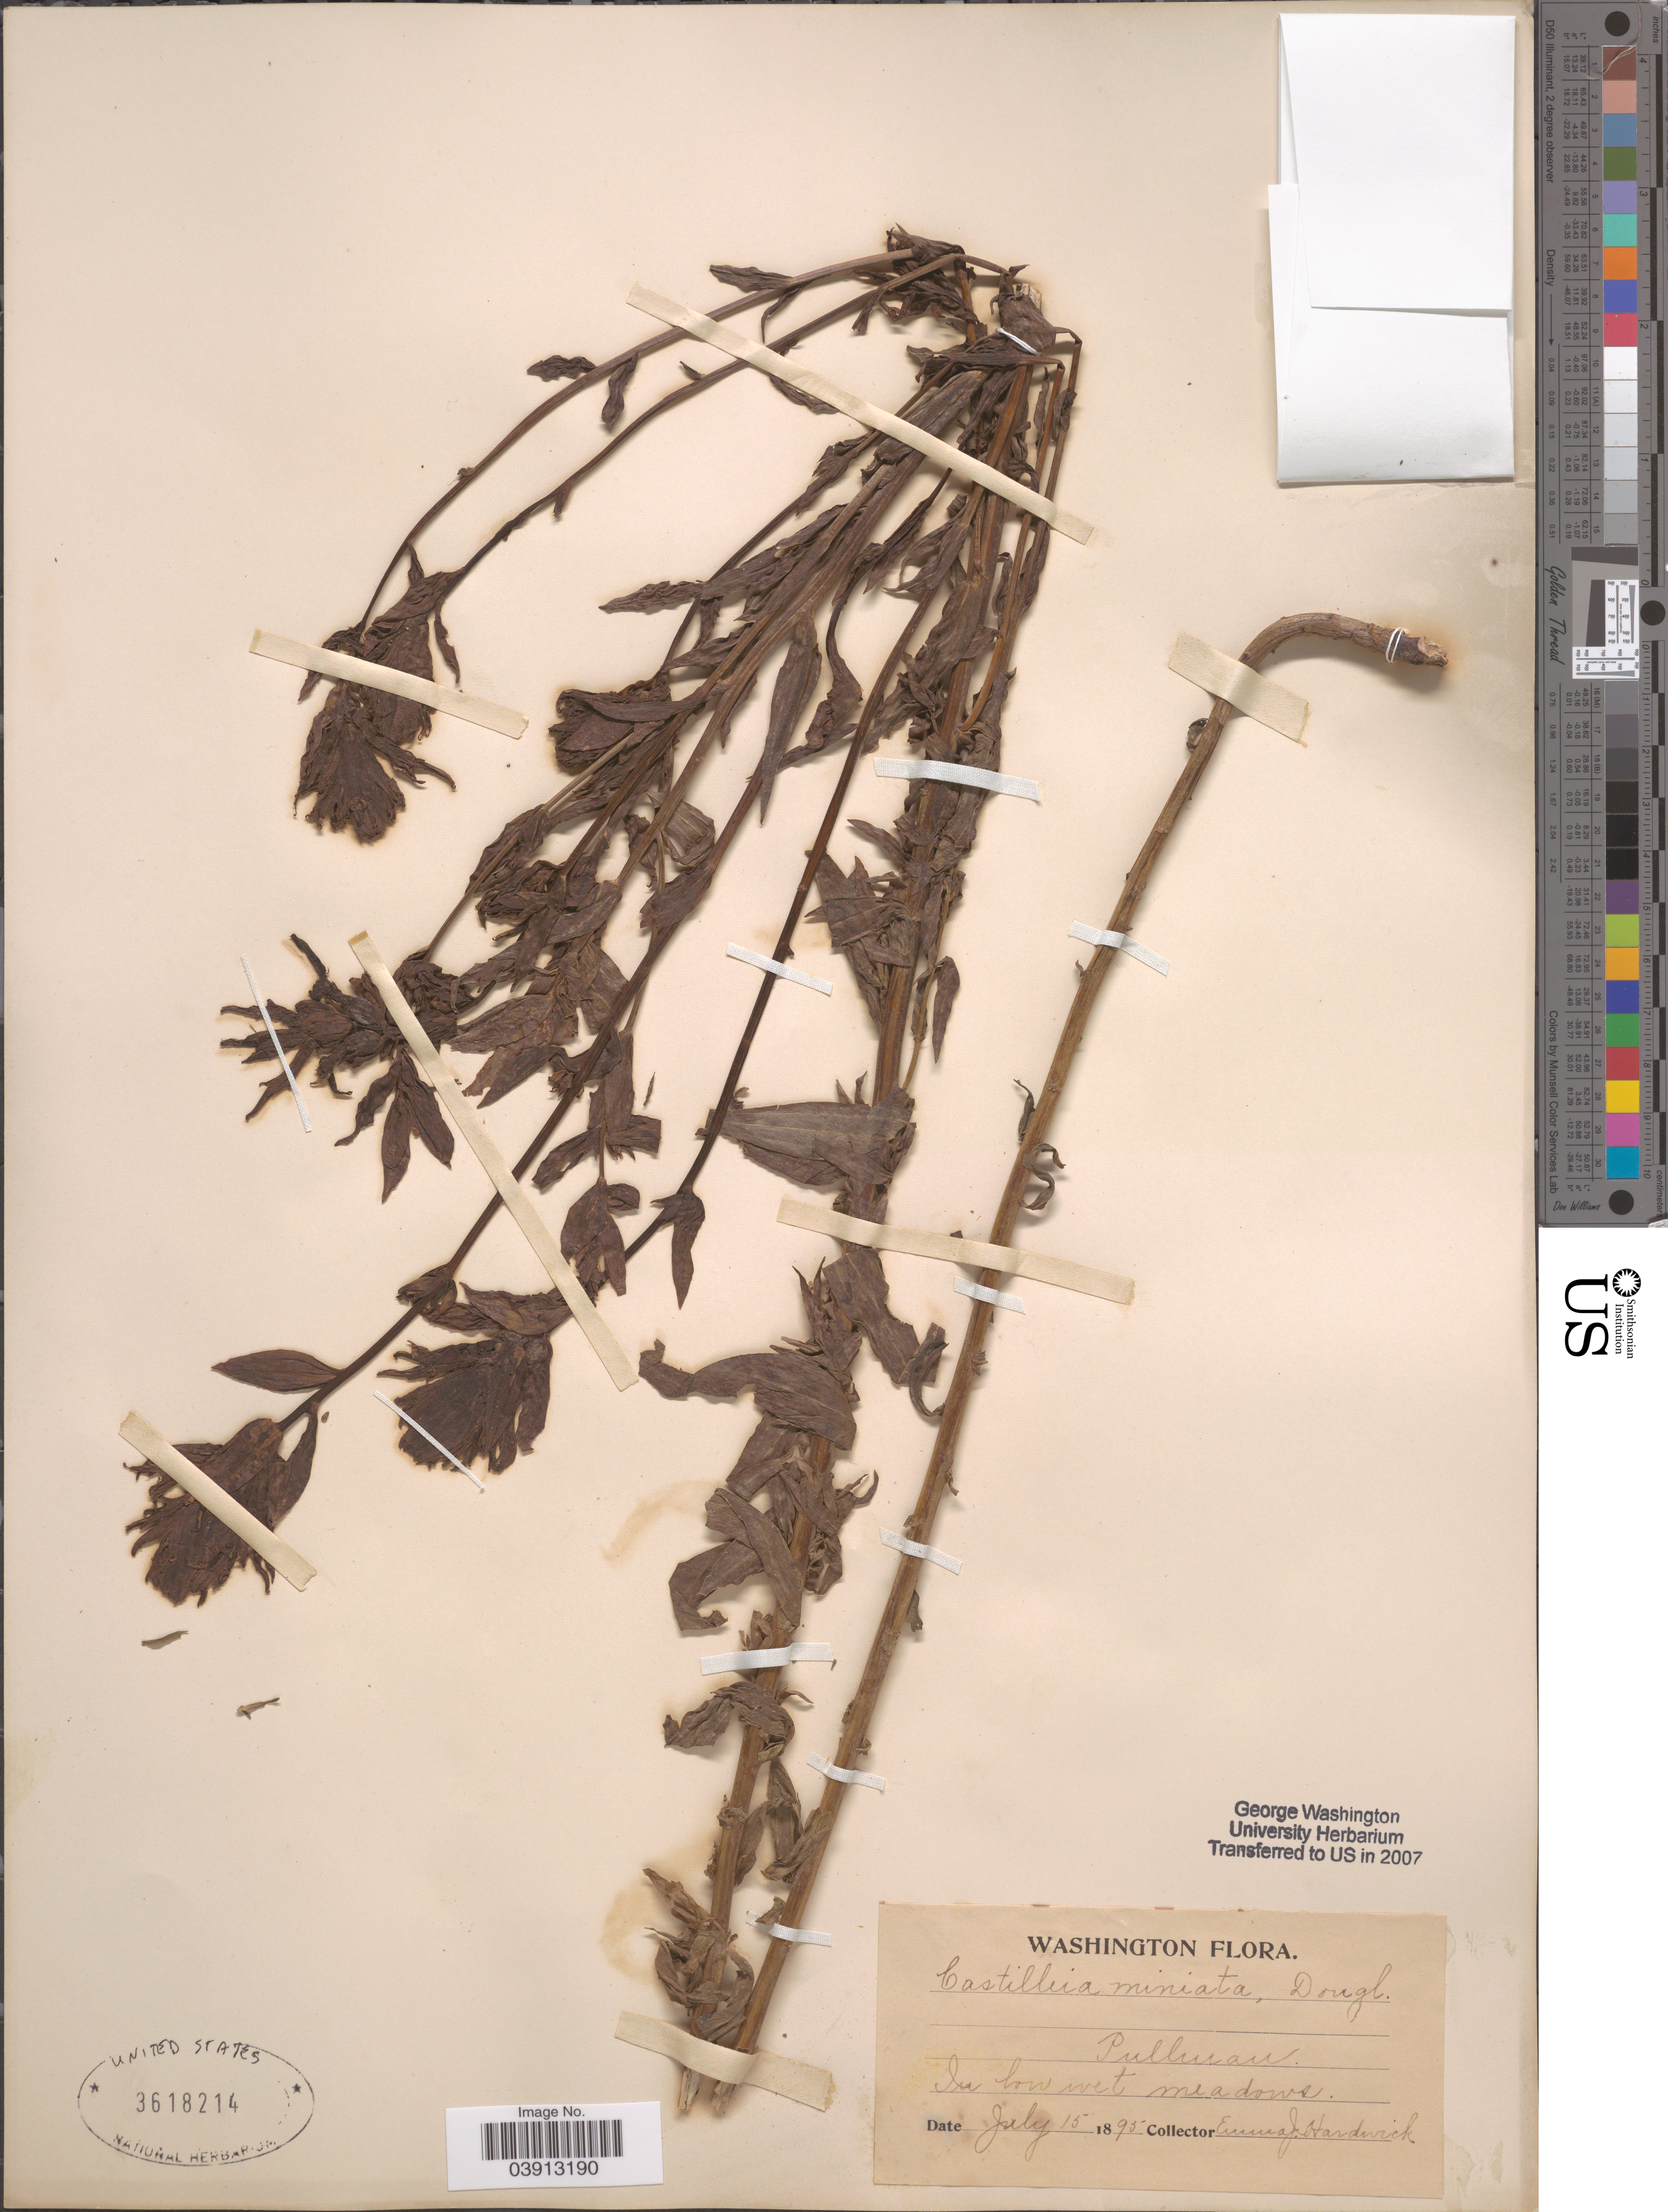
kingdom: Plantae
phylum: Tracheophyta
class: Magnoliopsida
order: Lamiales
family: Orobanchaceae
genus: Castilleja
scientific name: Castilleja miniata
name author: Douglas ex Hook.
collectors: E. Hardwick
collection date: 1895-07-15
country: United States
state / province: Washington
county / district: Whitman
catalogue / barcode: US 3618214